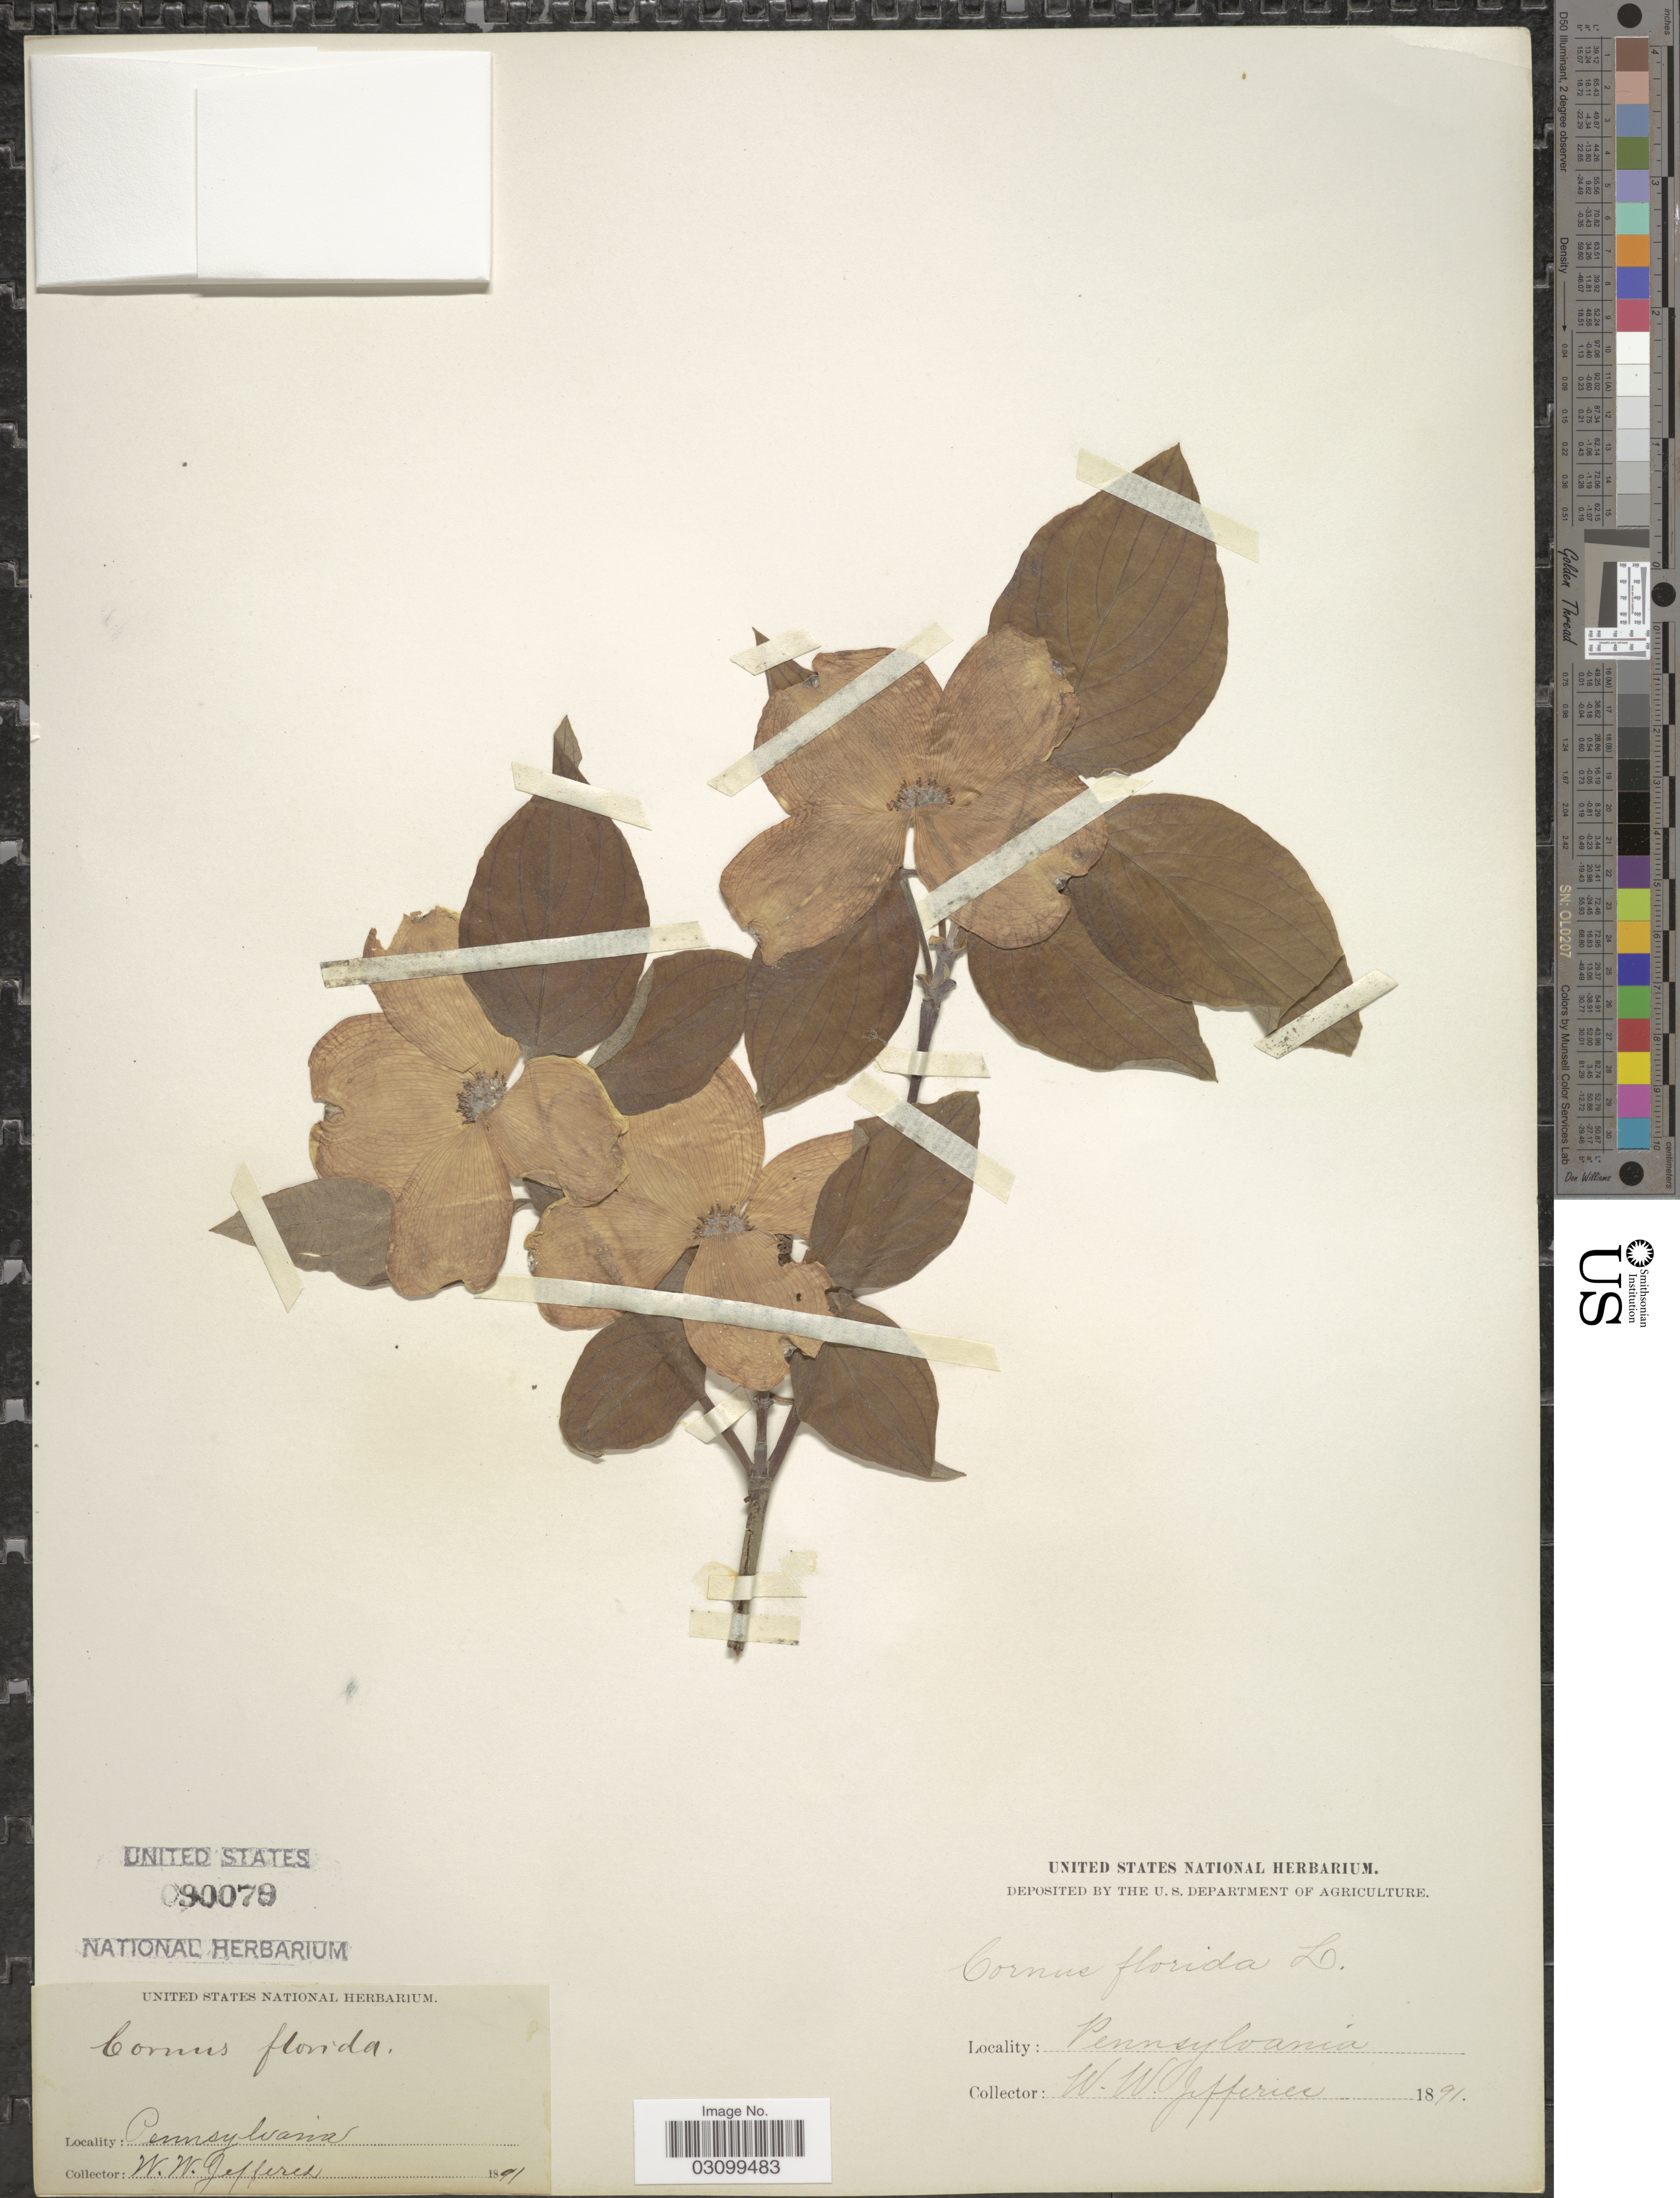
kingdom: Plantae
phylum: Tracheophyta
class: Magnoliopsida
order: Cornales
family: Cornaceae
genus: Cornus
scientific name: Cornus florida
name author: L.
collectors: W. Jefferies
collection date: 1891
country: United States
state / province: Pennsylvania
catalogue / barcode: US 90079